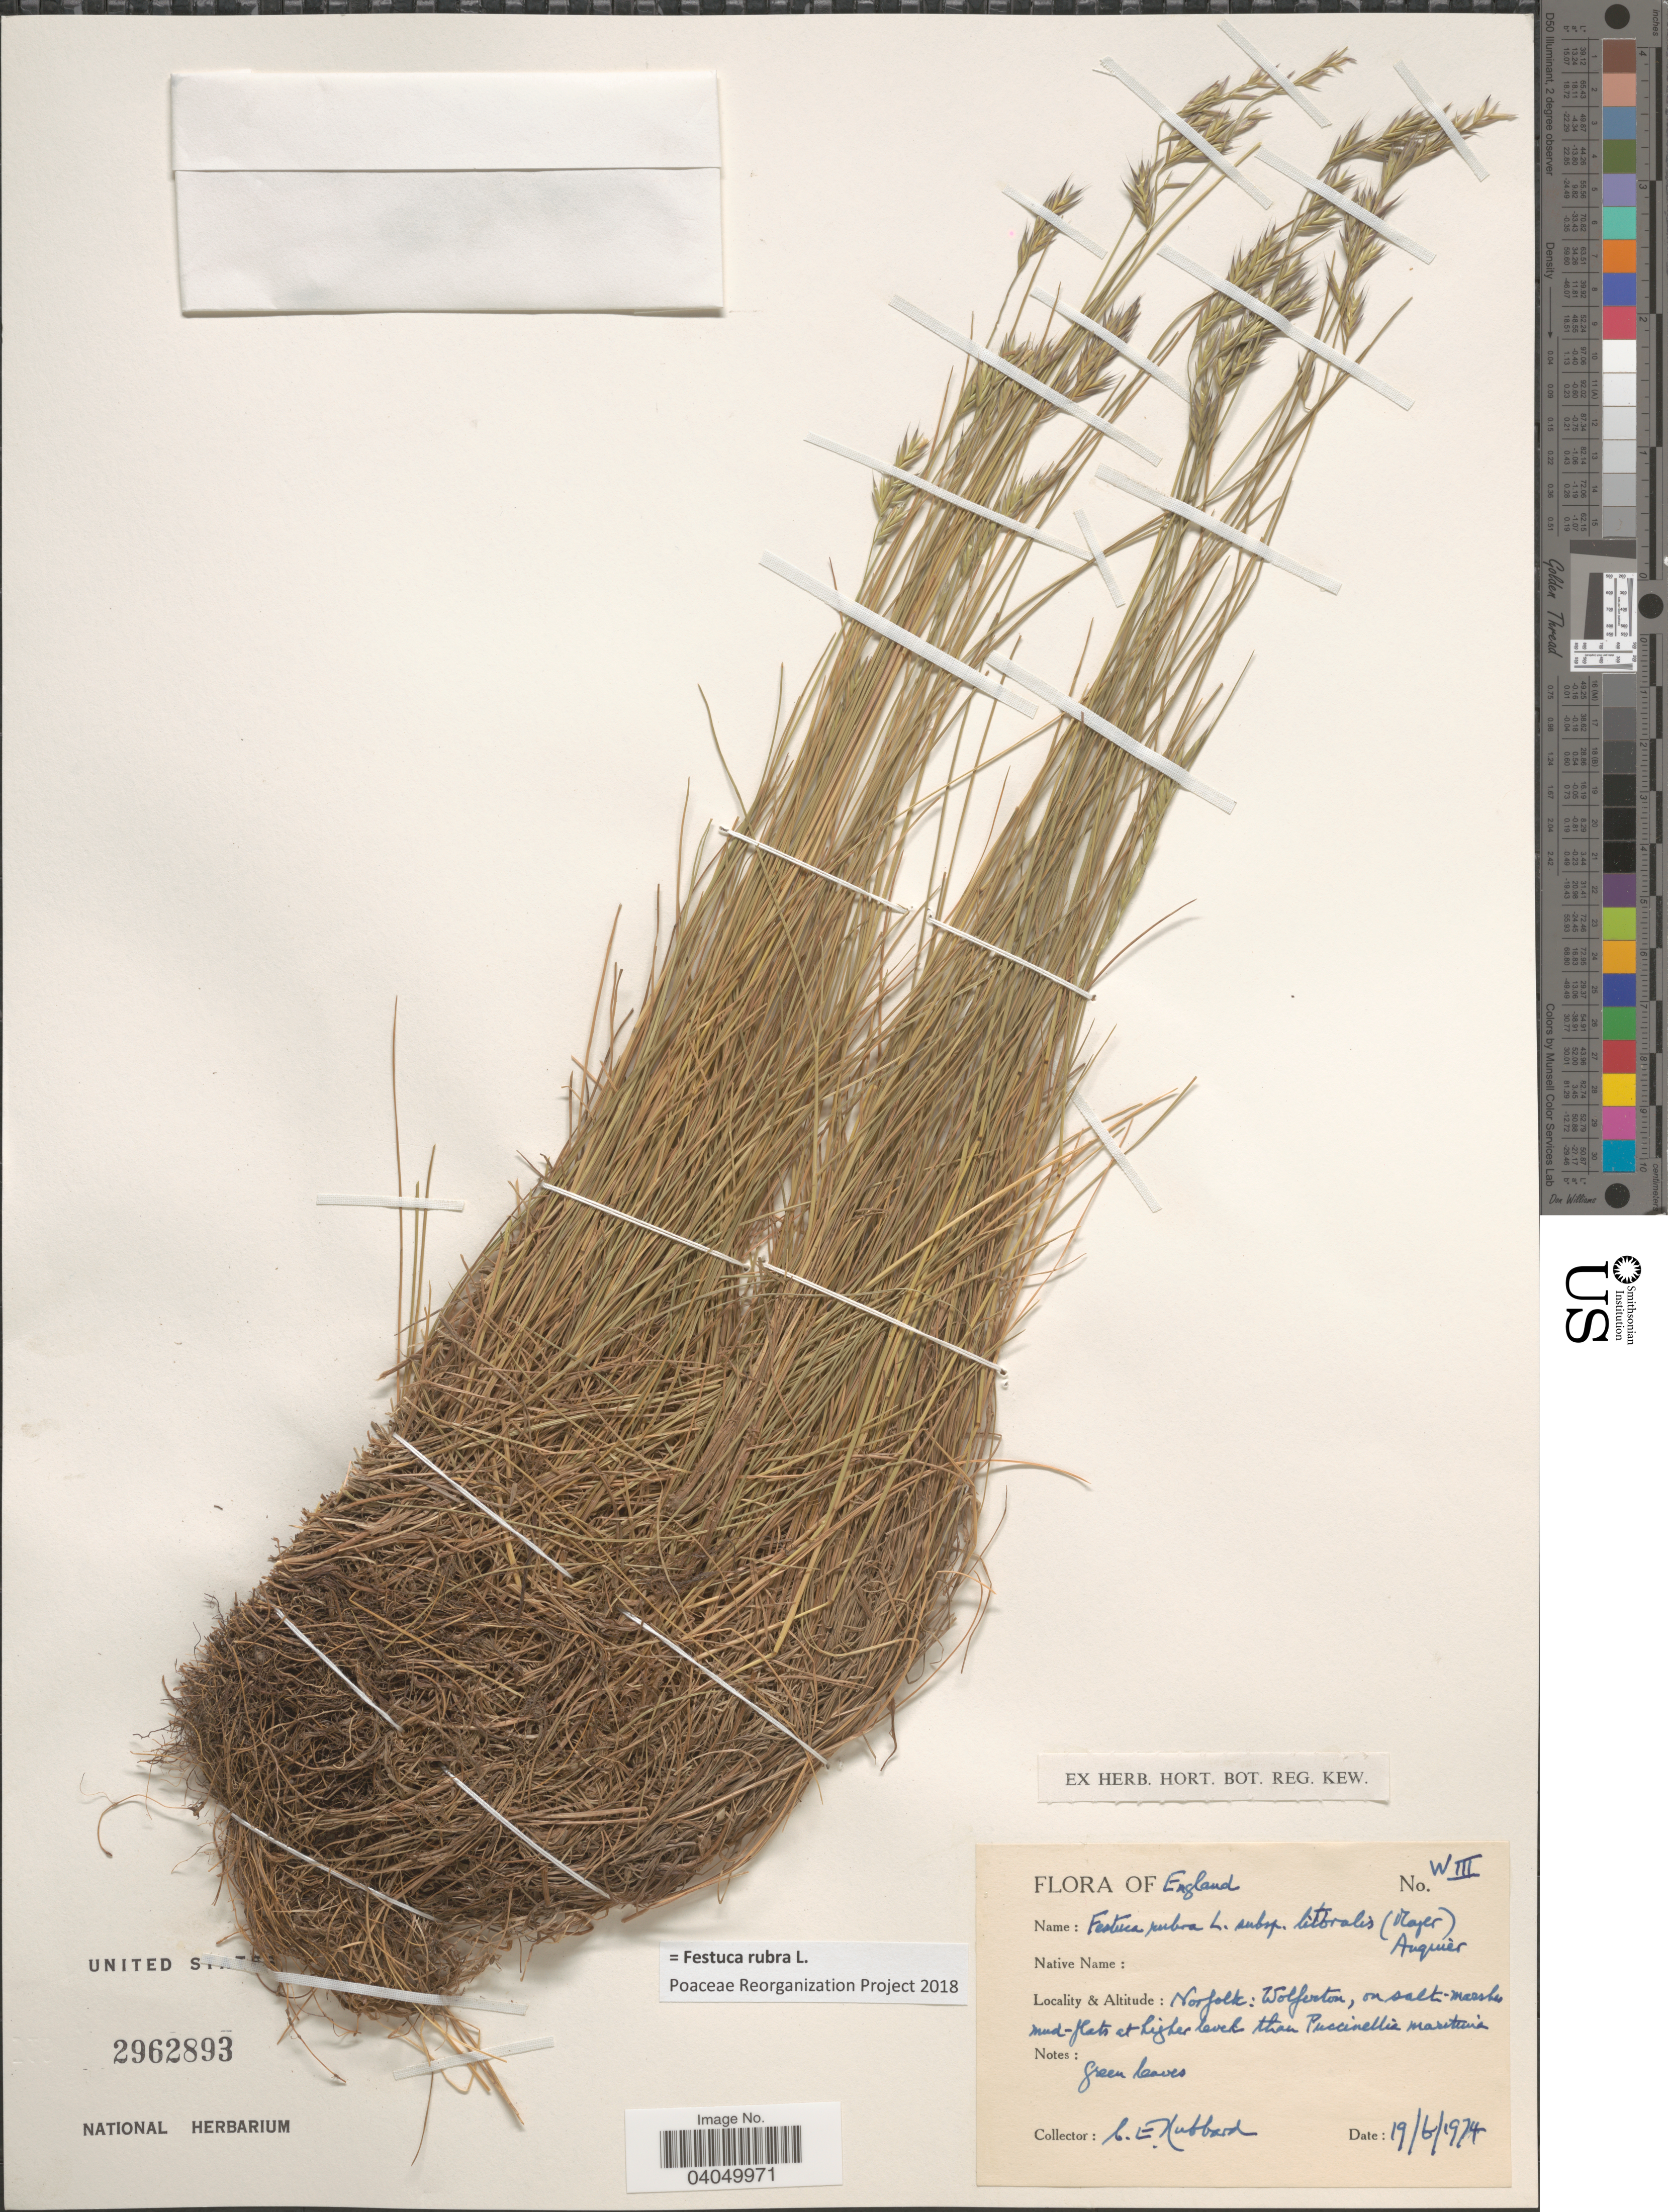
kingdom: Plantae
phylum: Tracheophyta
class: Liliopsida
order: Poales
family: Poaceae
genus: Festuca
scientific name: Festuca rubra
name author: L.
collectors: C. E. Hubbard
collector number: WIII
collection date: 1974-06-19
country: United Kingdom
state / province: England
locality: Norfolk: Wolferton, on salt-marsh mud-flats at higher level than Puccinellie Maritime.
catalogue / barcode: US 2962893